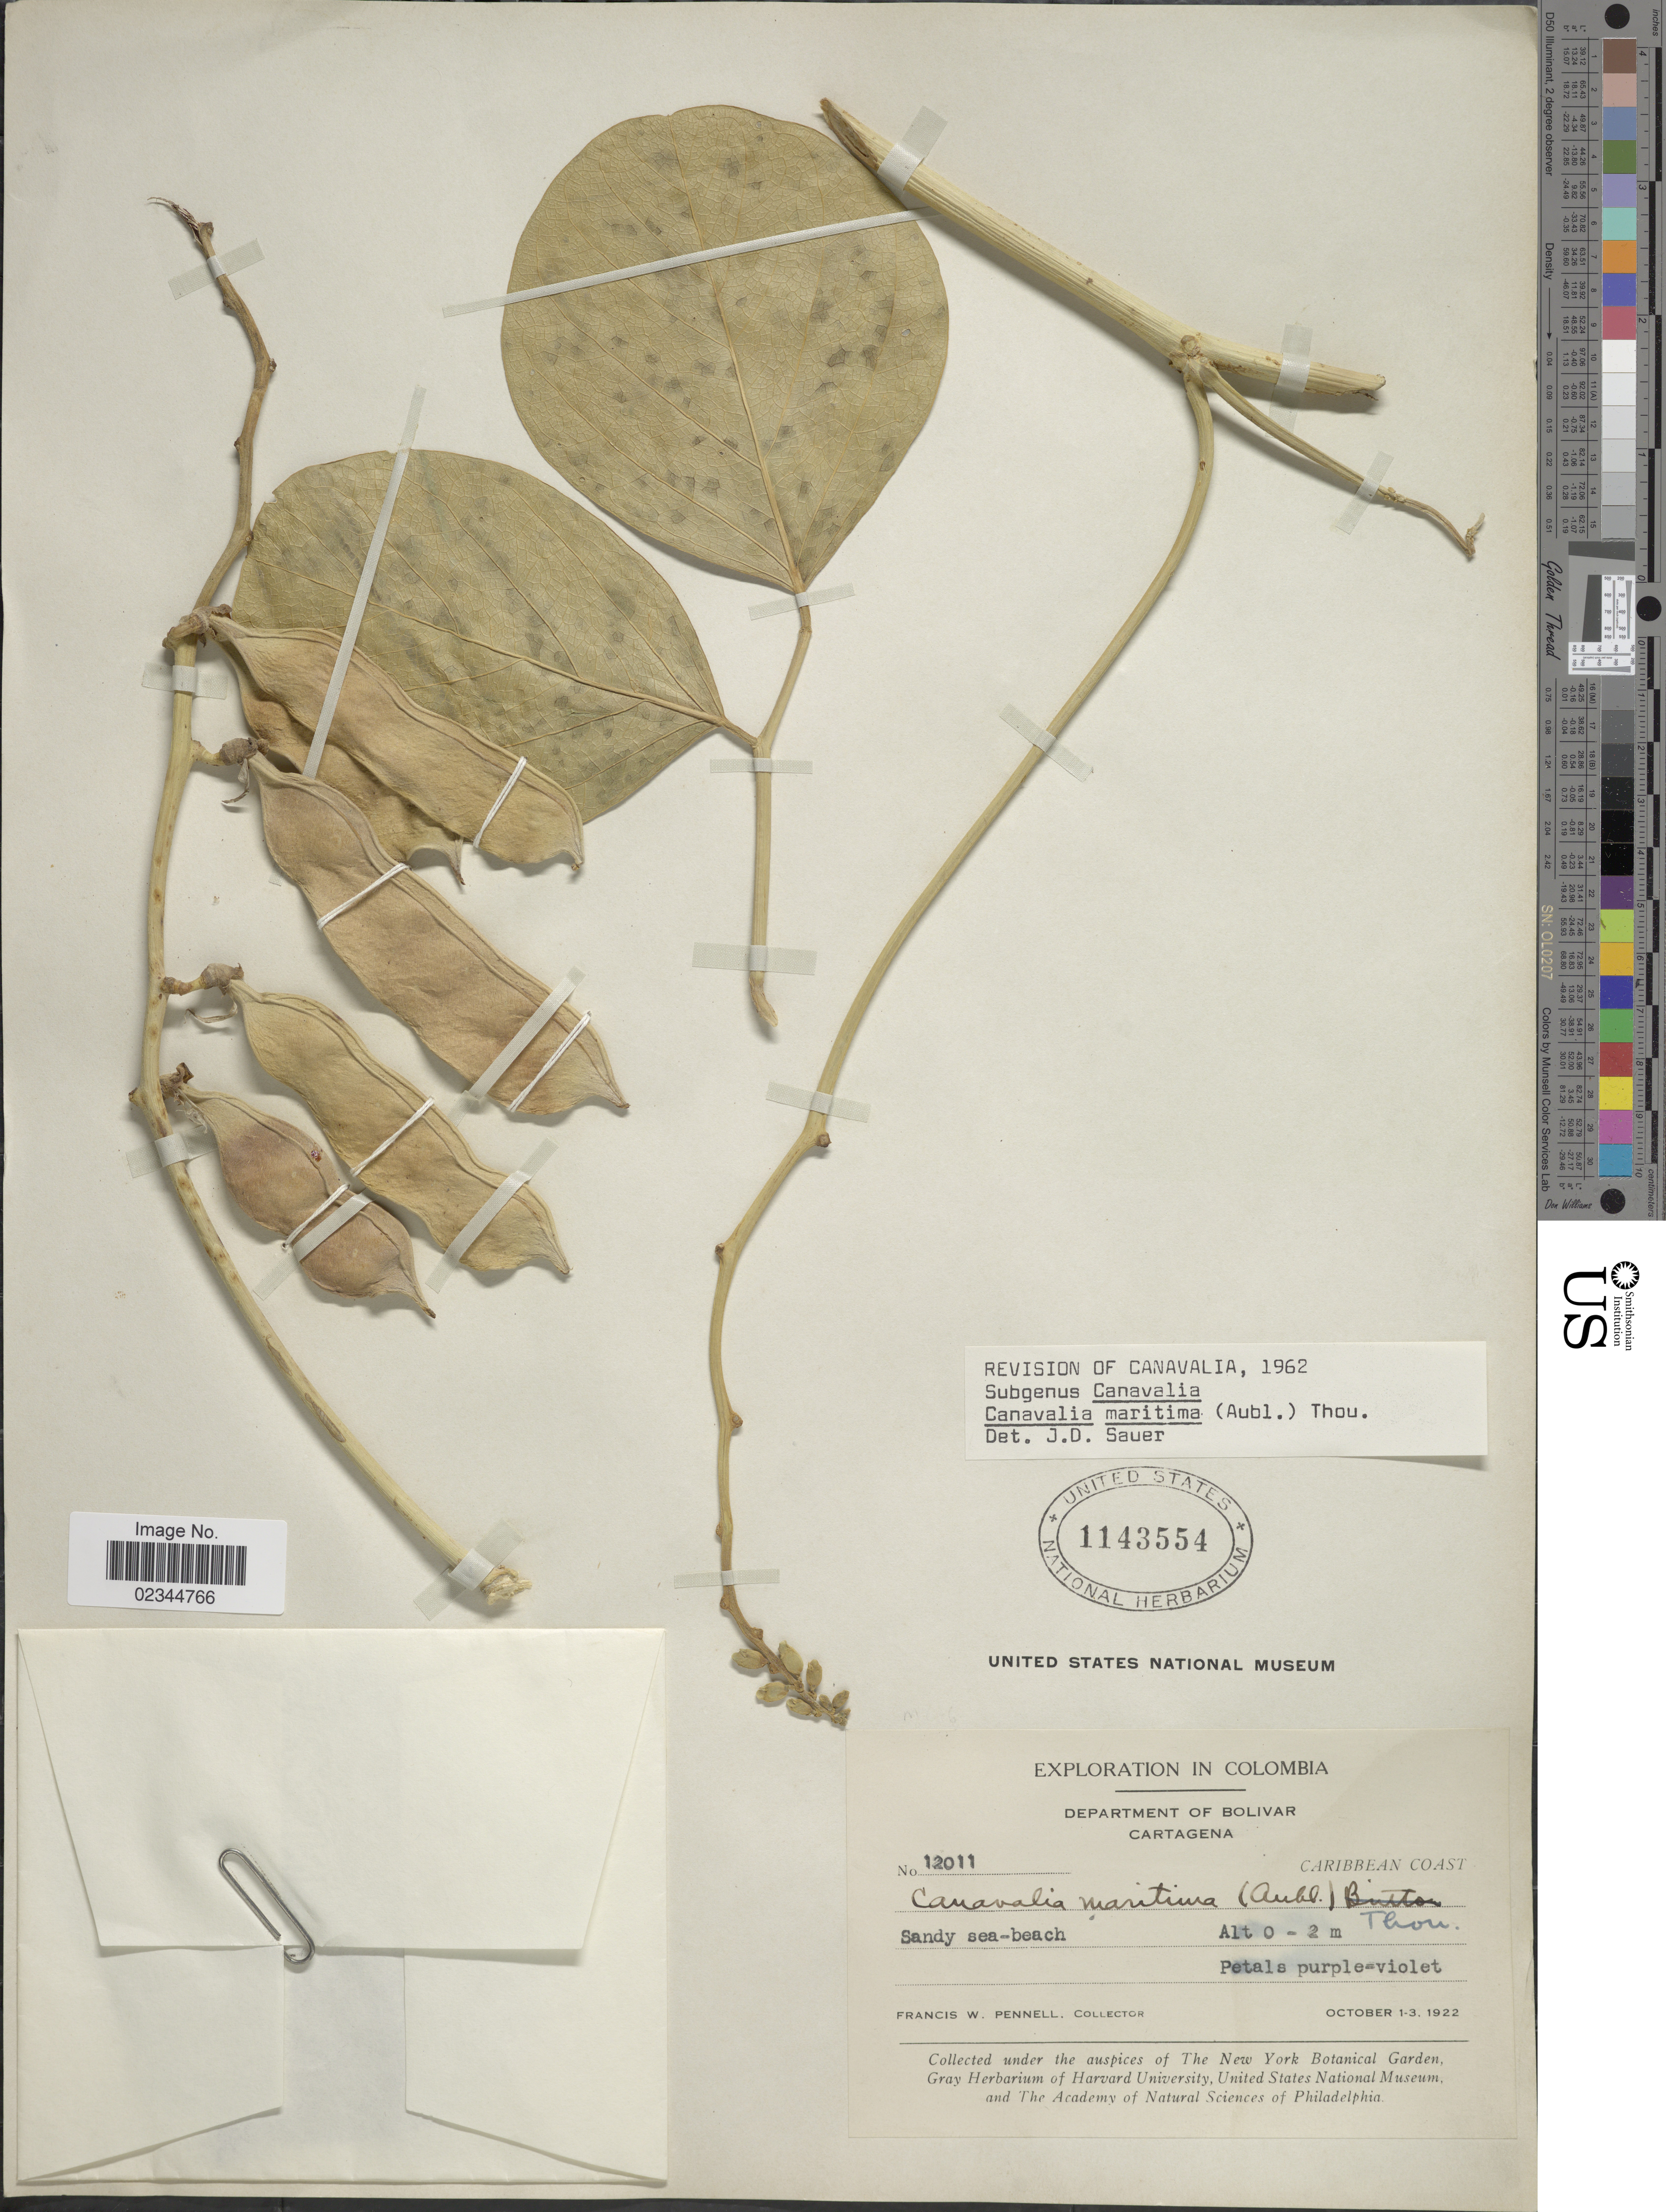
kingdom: Plantae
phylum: Tracheophyta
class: Magnoliopsida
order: Fabales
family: Fabaceae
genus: Canavalia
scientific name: Canavalia rosea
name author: (Sw.) DC.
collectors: F. W. Pennell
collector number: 12011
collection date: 1922-10-01/1922-10-02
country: Colombia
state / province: Bolívar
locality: Department of Bolivar. Cartagens. Caribbean Coast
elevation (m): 0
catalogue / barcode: US 1143554